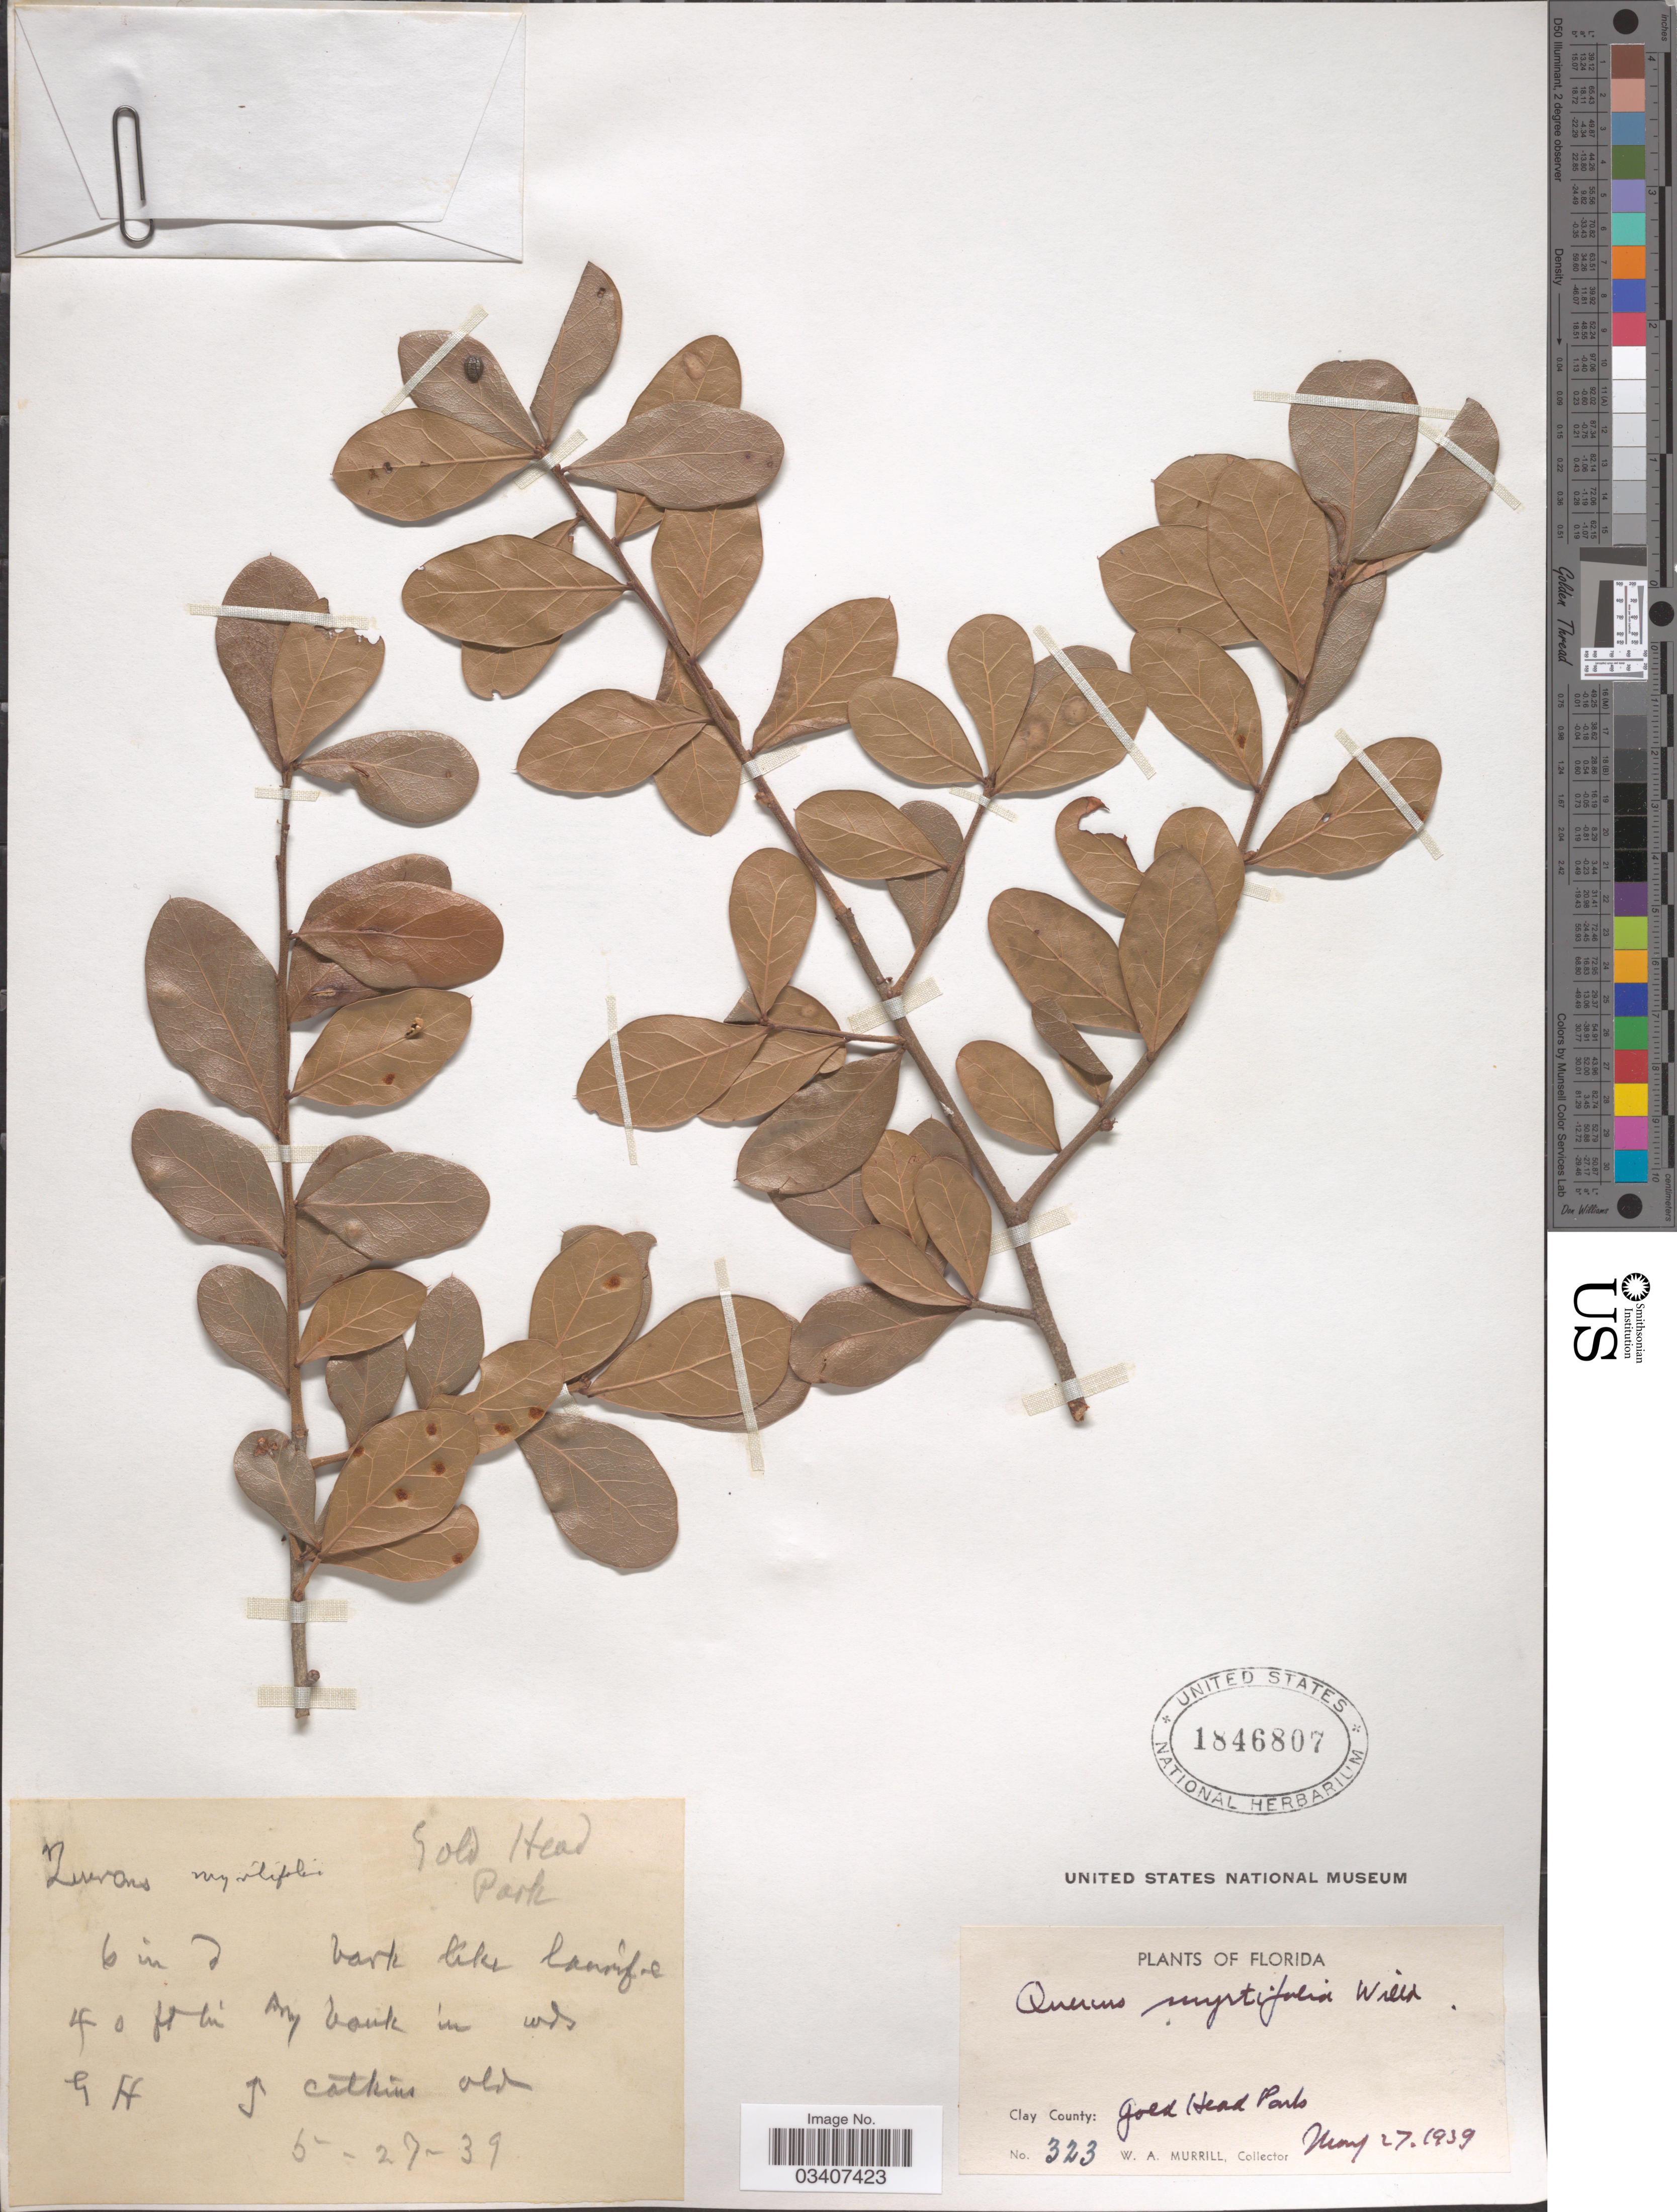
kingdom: Plantae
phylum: Tracheophyta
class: Magnoliopsida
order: Fagales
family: Fagaceae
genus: Quercus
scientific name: Quercus myrtifolia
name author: Willd.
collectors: W. A. Murrill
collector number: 323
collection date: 1939-05-27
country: United States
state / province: Florida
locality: Clay County: Gold Head Park.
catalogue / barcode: US 1846807